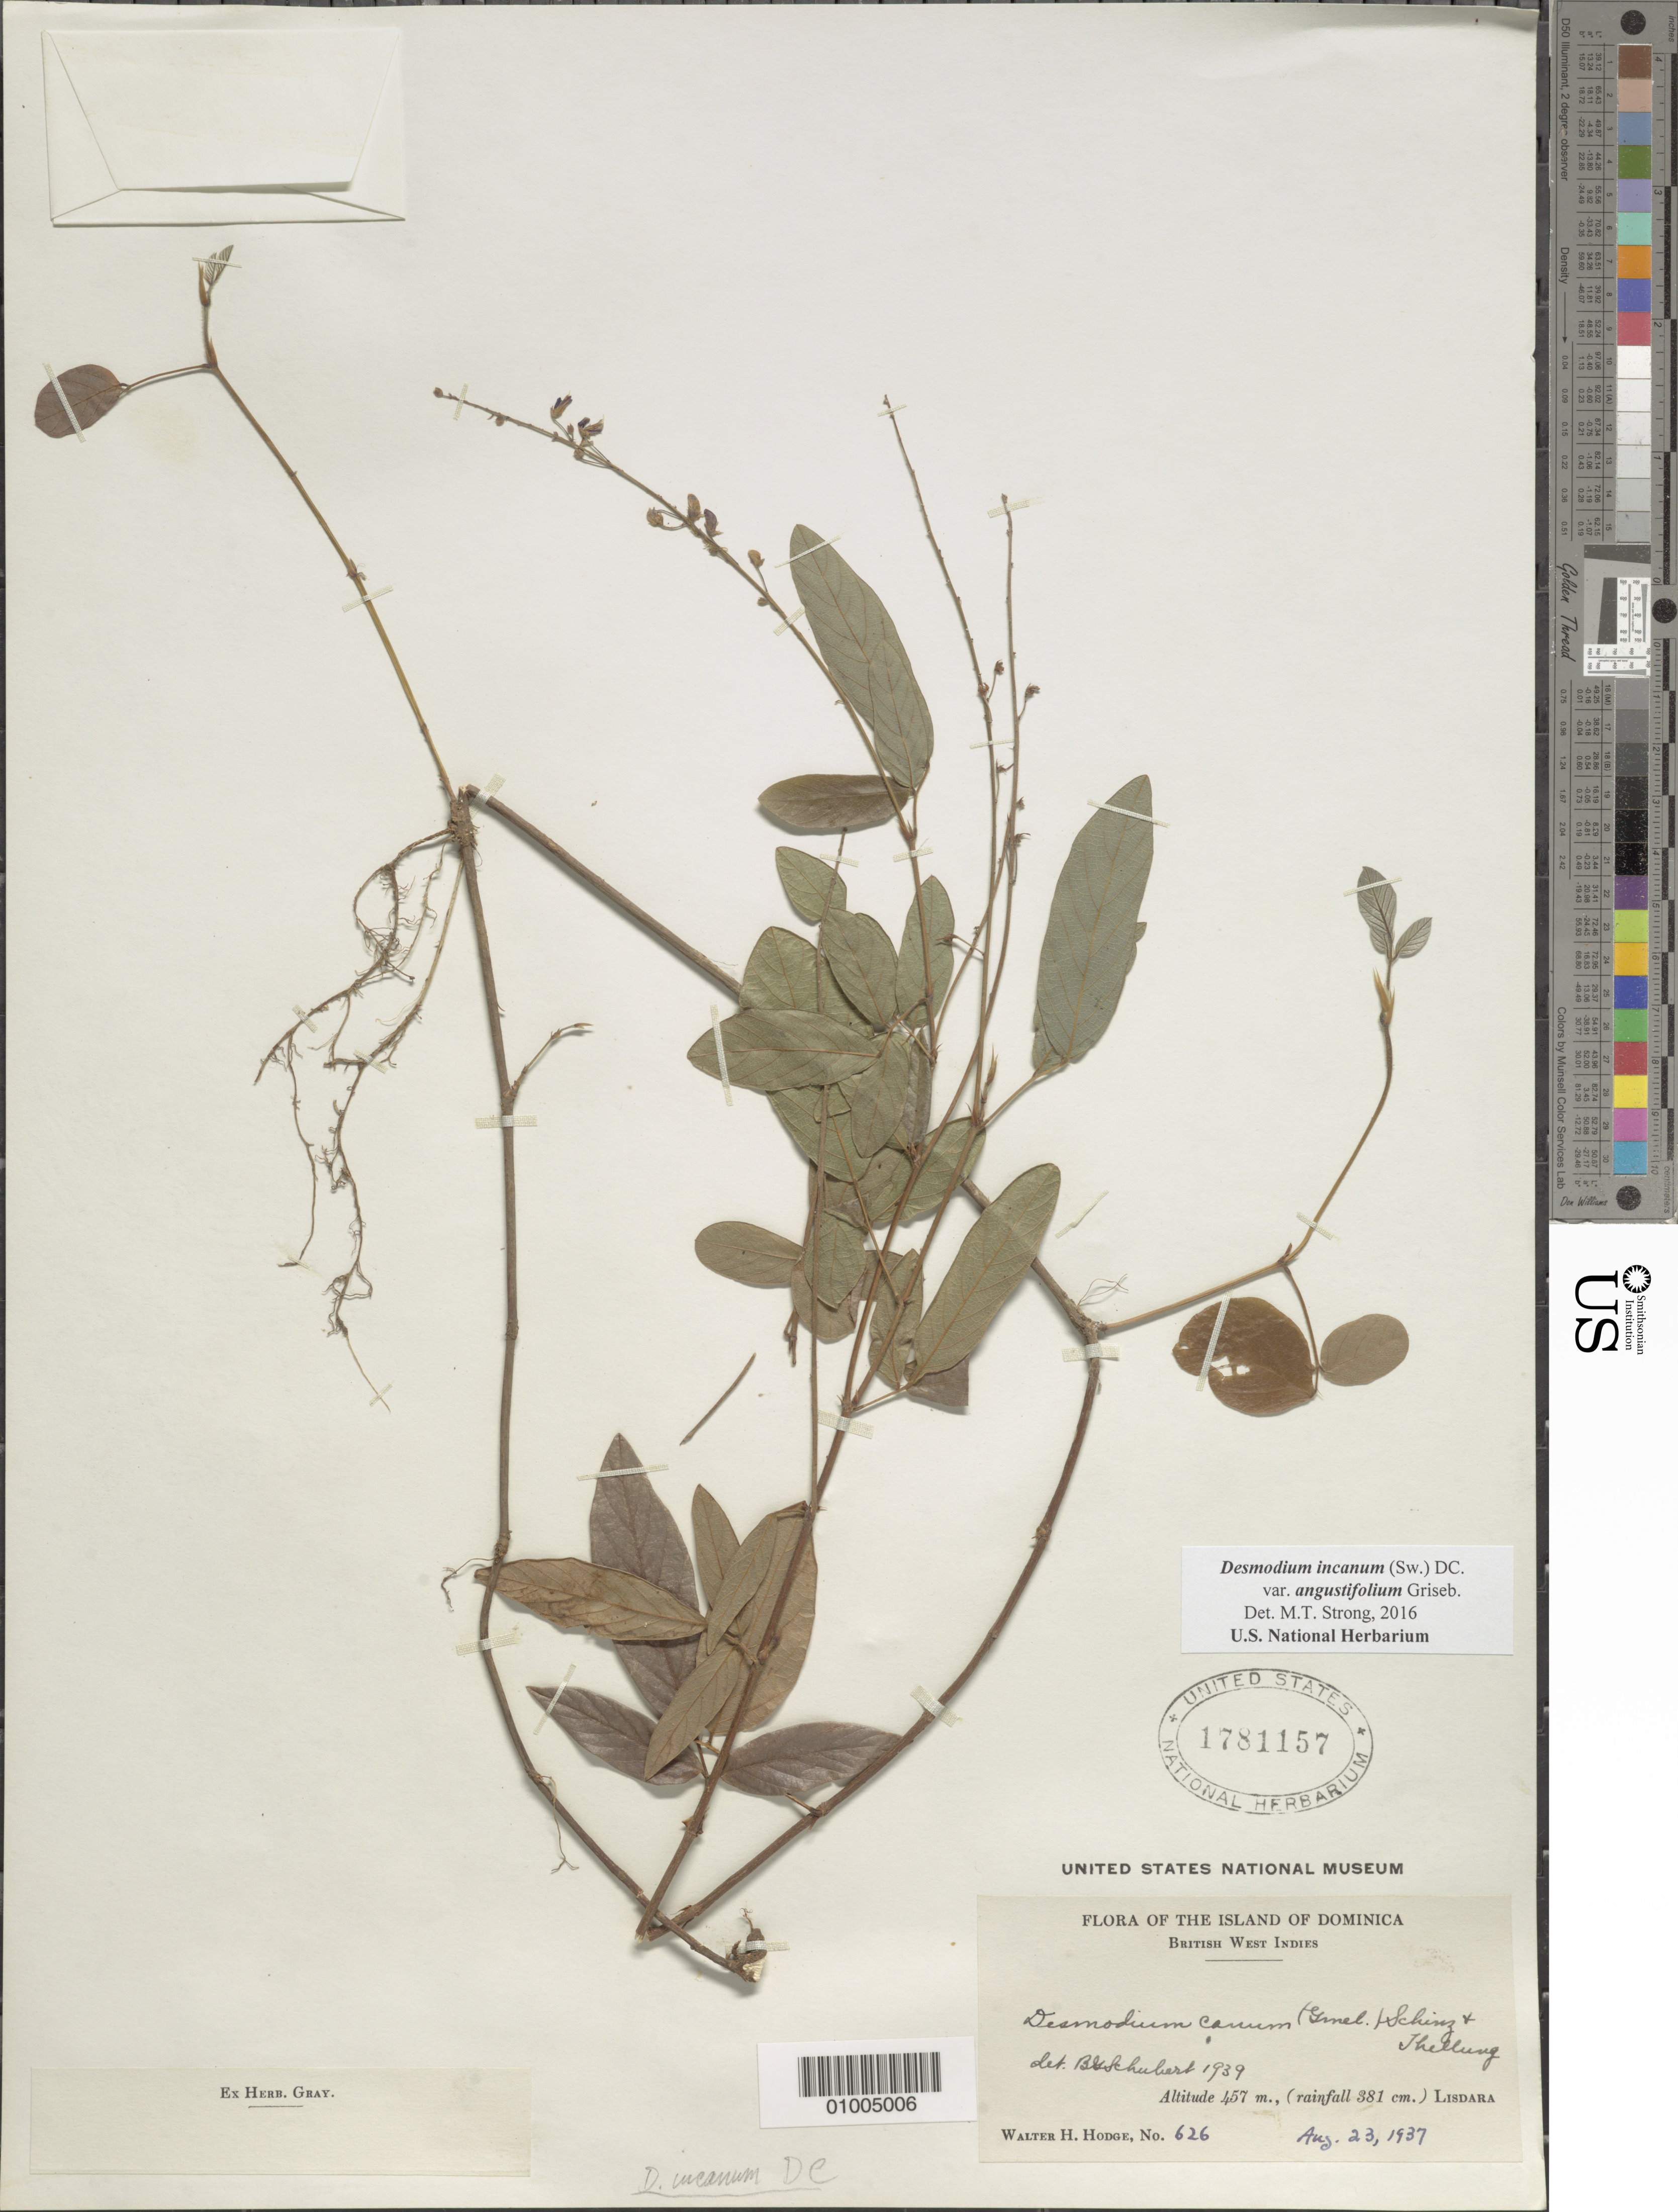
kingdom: Plantae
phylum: Tracheophyta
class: Magnoliopsida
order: Fabales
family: Fabaceae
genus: Desmodium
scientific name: Desmodium incanum var. angustifolium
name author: (Kunth) Griseb.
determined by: Strong, Mark T., (BOT), Smithsonian Institution - National Museum of Natural History (UNITED STATES)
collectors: W. Hodge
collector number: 626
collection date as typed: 23 Aug 1937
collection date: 1937-08-23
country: Dominica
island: Dominica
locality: Rainfall 381 cm. Lisdara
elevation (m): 457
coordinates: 0 N, 0 E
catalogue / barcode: US 1781157